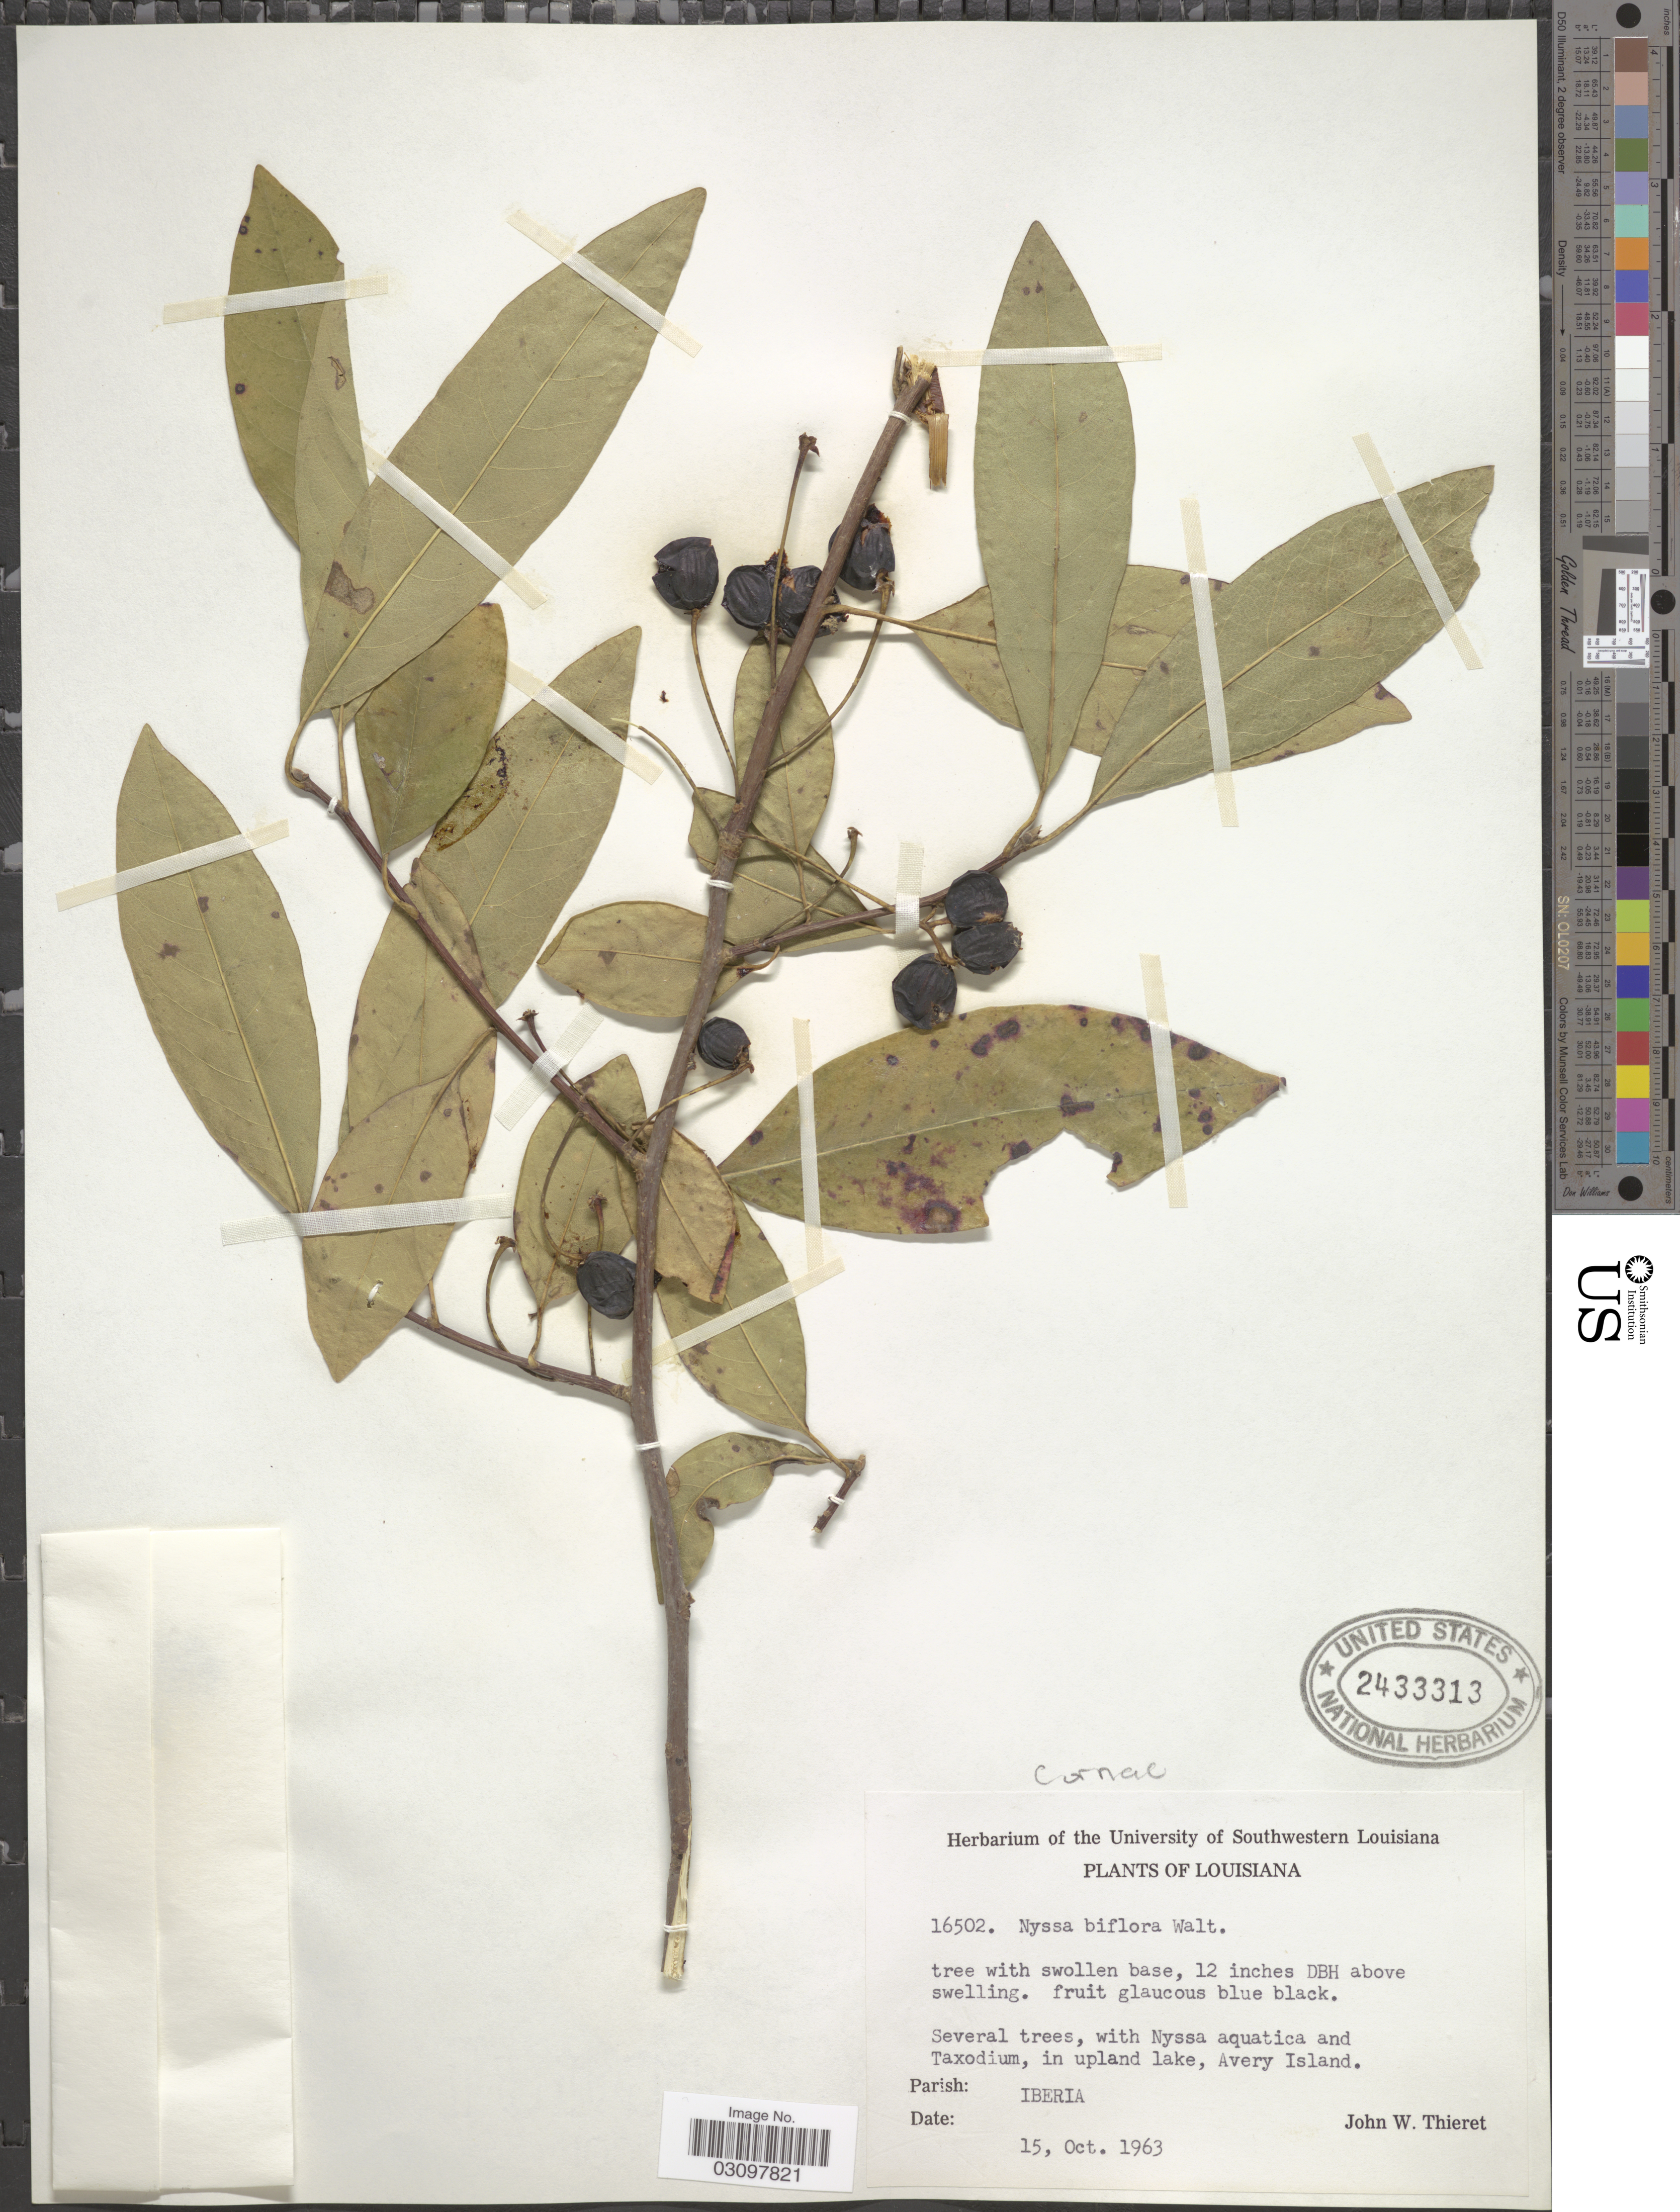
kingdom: Plantae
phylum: Tracheophyta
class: Magnoliopsida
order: Cornales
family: Nyssaceae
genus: Nyssa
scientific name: Nyssa biflora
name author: Walter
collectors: J. W. Thieret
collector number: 16502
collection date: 1963-10-15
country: United States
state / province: Louisiana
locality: In upland lake, Avery Island. Parish: Iberia.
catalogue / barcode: US 2433313